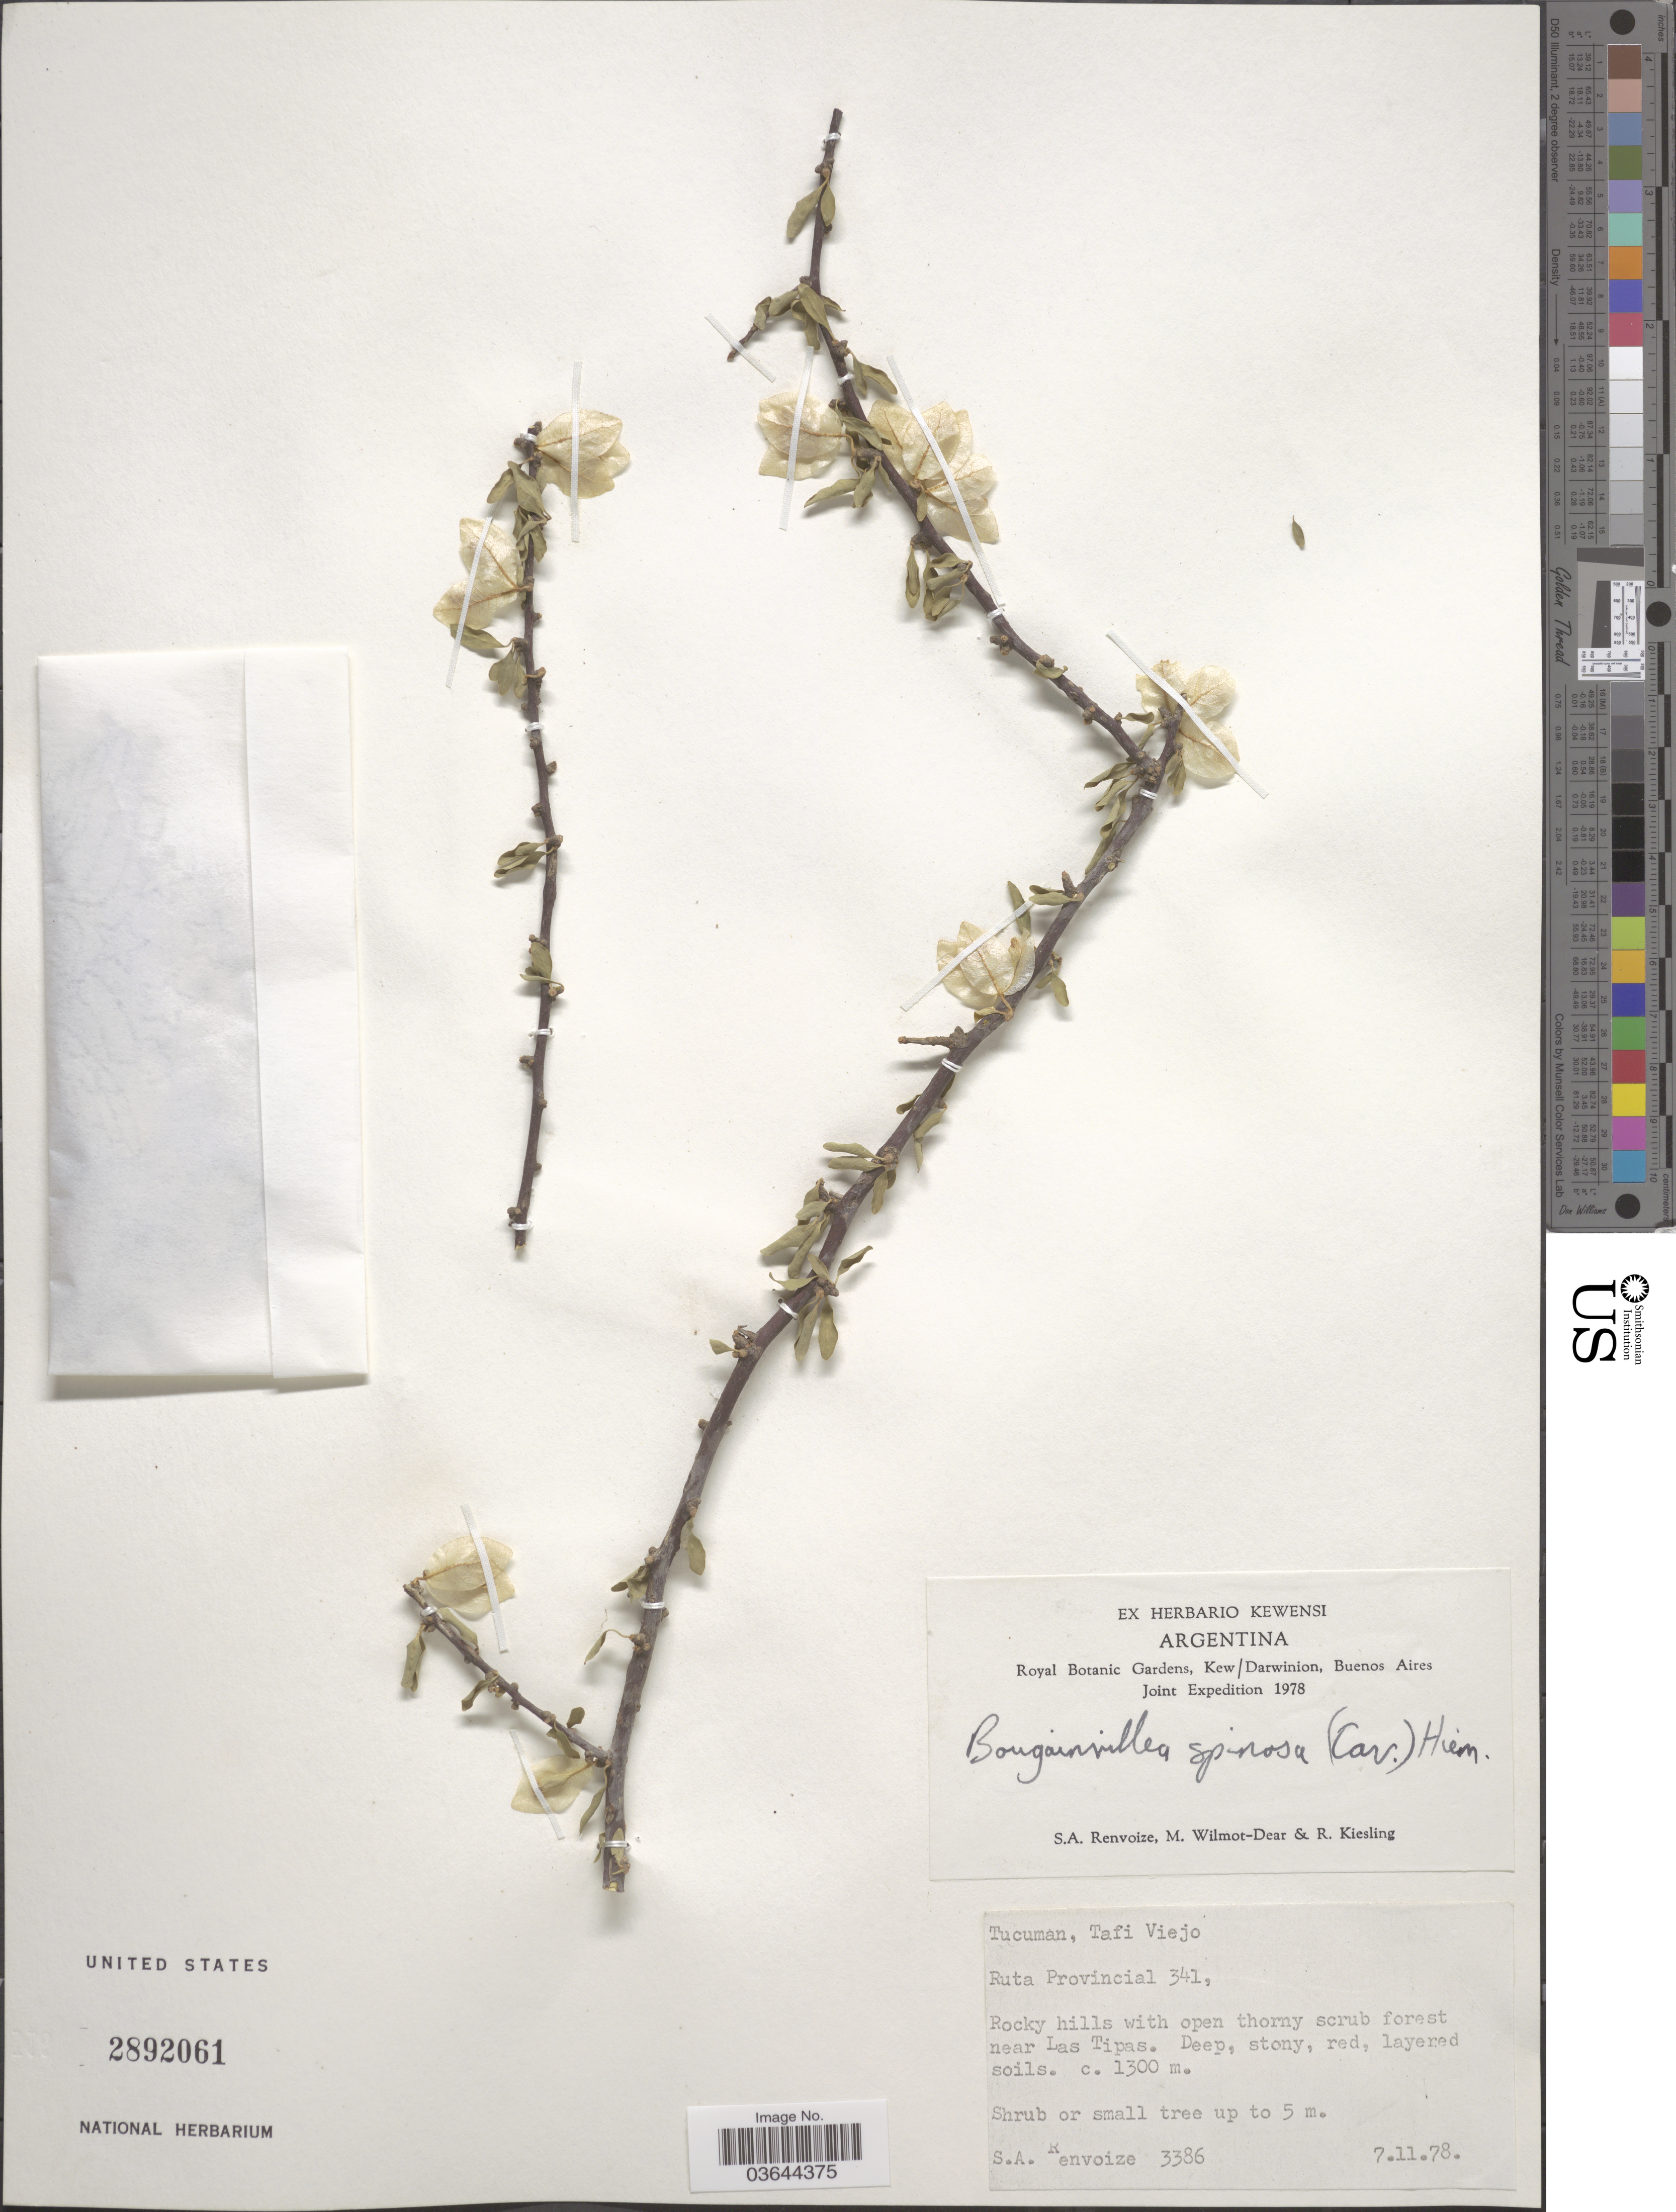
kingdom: Plantae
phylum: Tracheophyta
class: Magnoliopsida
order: Caryophyllales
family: Nyctaginaceae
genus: Bougainvillea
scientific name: Bougainvillea spinosa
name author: (Cav.) Heimerl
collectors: S. A. Renvoize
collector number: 3386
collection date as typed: Transcribed d/m/y: 7/11/78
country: Argentina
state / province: Tucuman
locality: Tafi Viejo. Rute Provincial 341, Rocky hills with open thorny scrub forest near Las Tipas.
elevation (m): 1300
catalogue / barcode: US 2892061